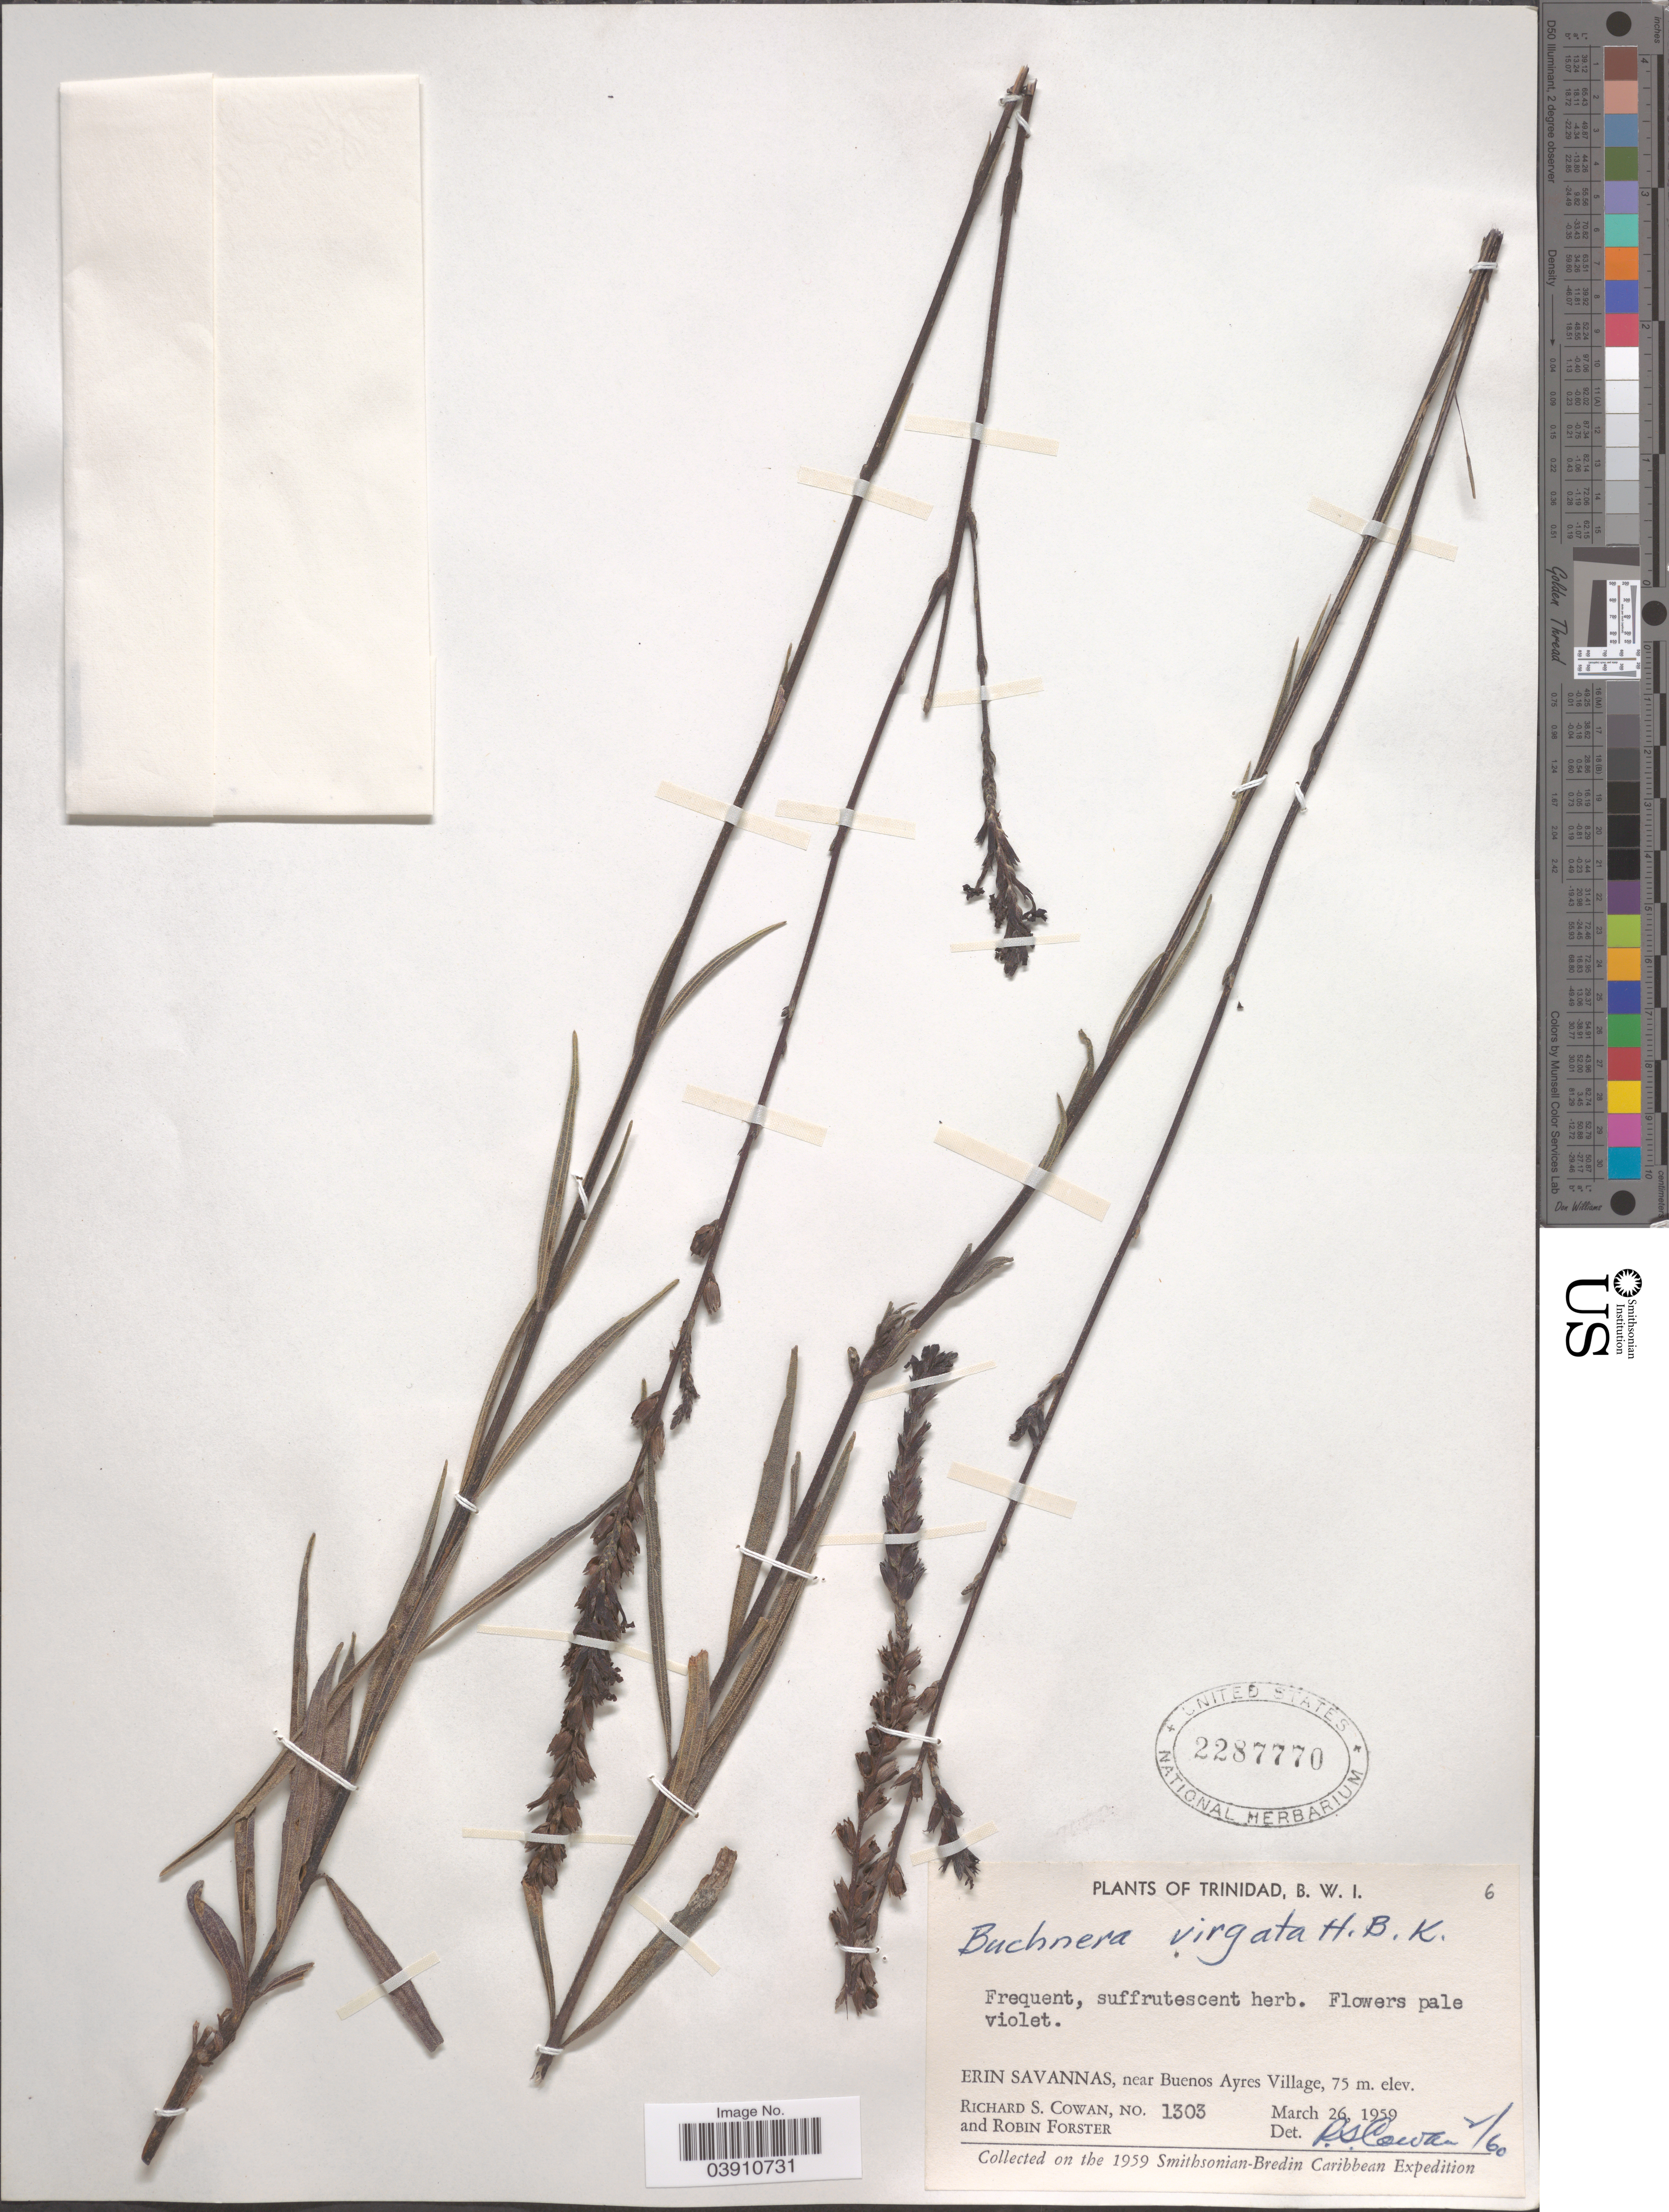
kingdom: Plantae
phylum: Tracheophyta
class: Magnoliopsida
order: Lamiales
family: Orobanchaceae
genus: Buchnera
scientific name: Buchnera virgata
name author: Kunth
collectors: R. S. Cowan & R. Forster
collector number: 1303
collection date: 1959-03-26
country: Trinidad and Tobago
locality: Trinidad, B.W.I. Erin Savannas, near Buenos Ayres Village.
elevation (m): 75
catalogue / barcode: US 2287770